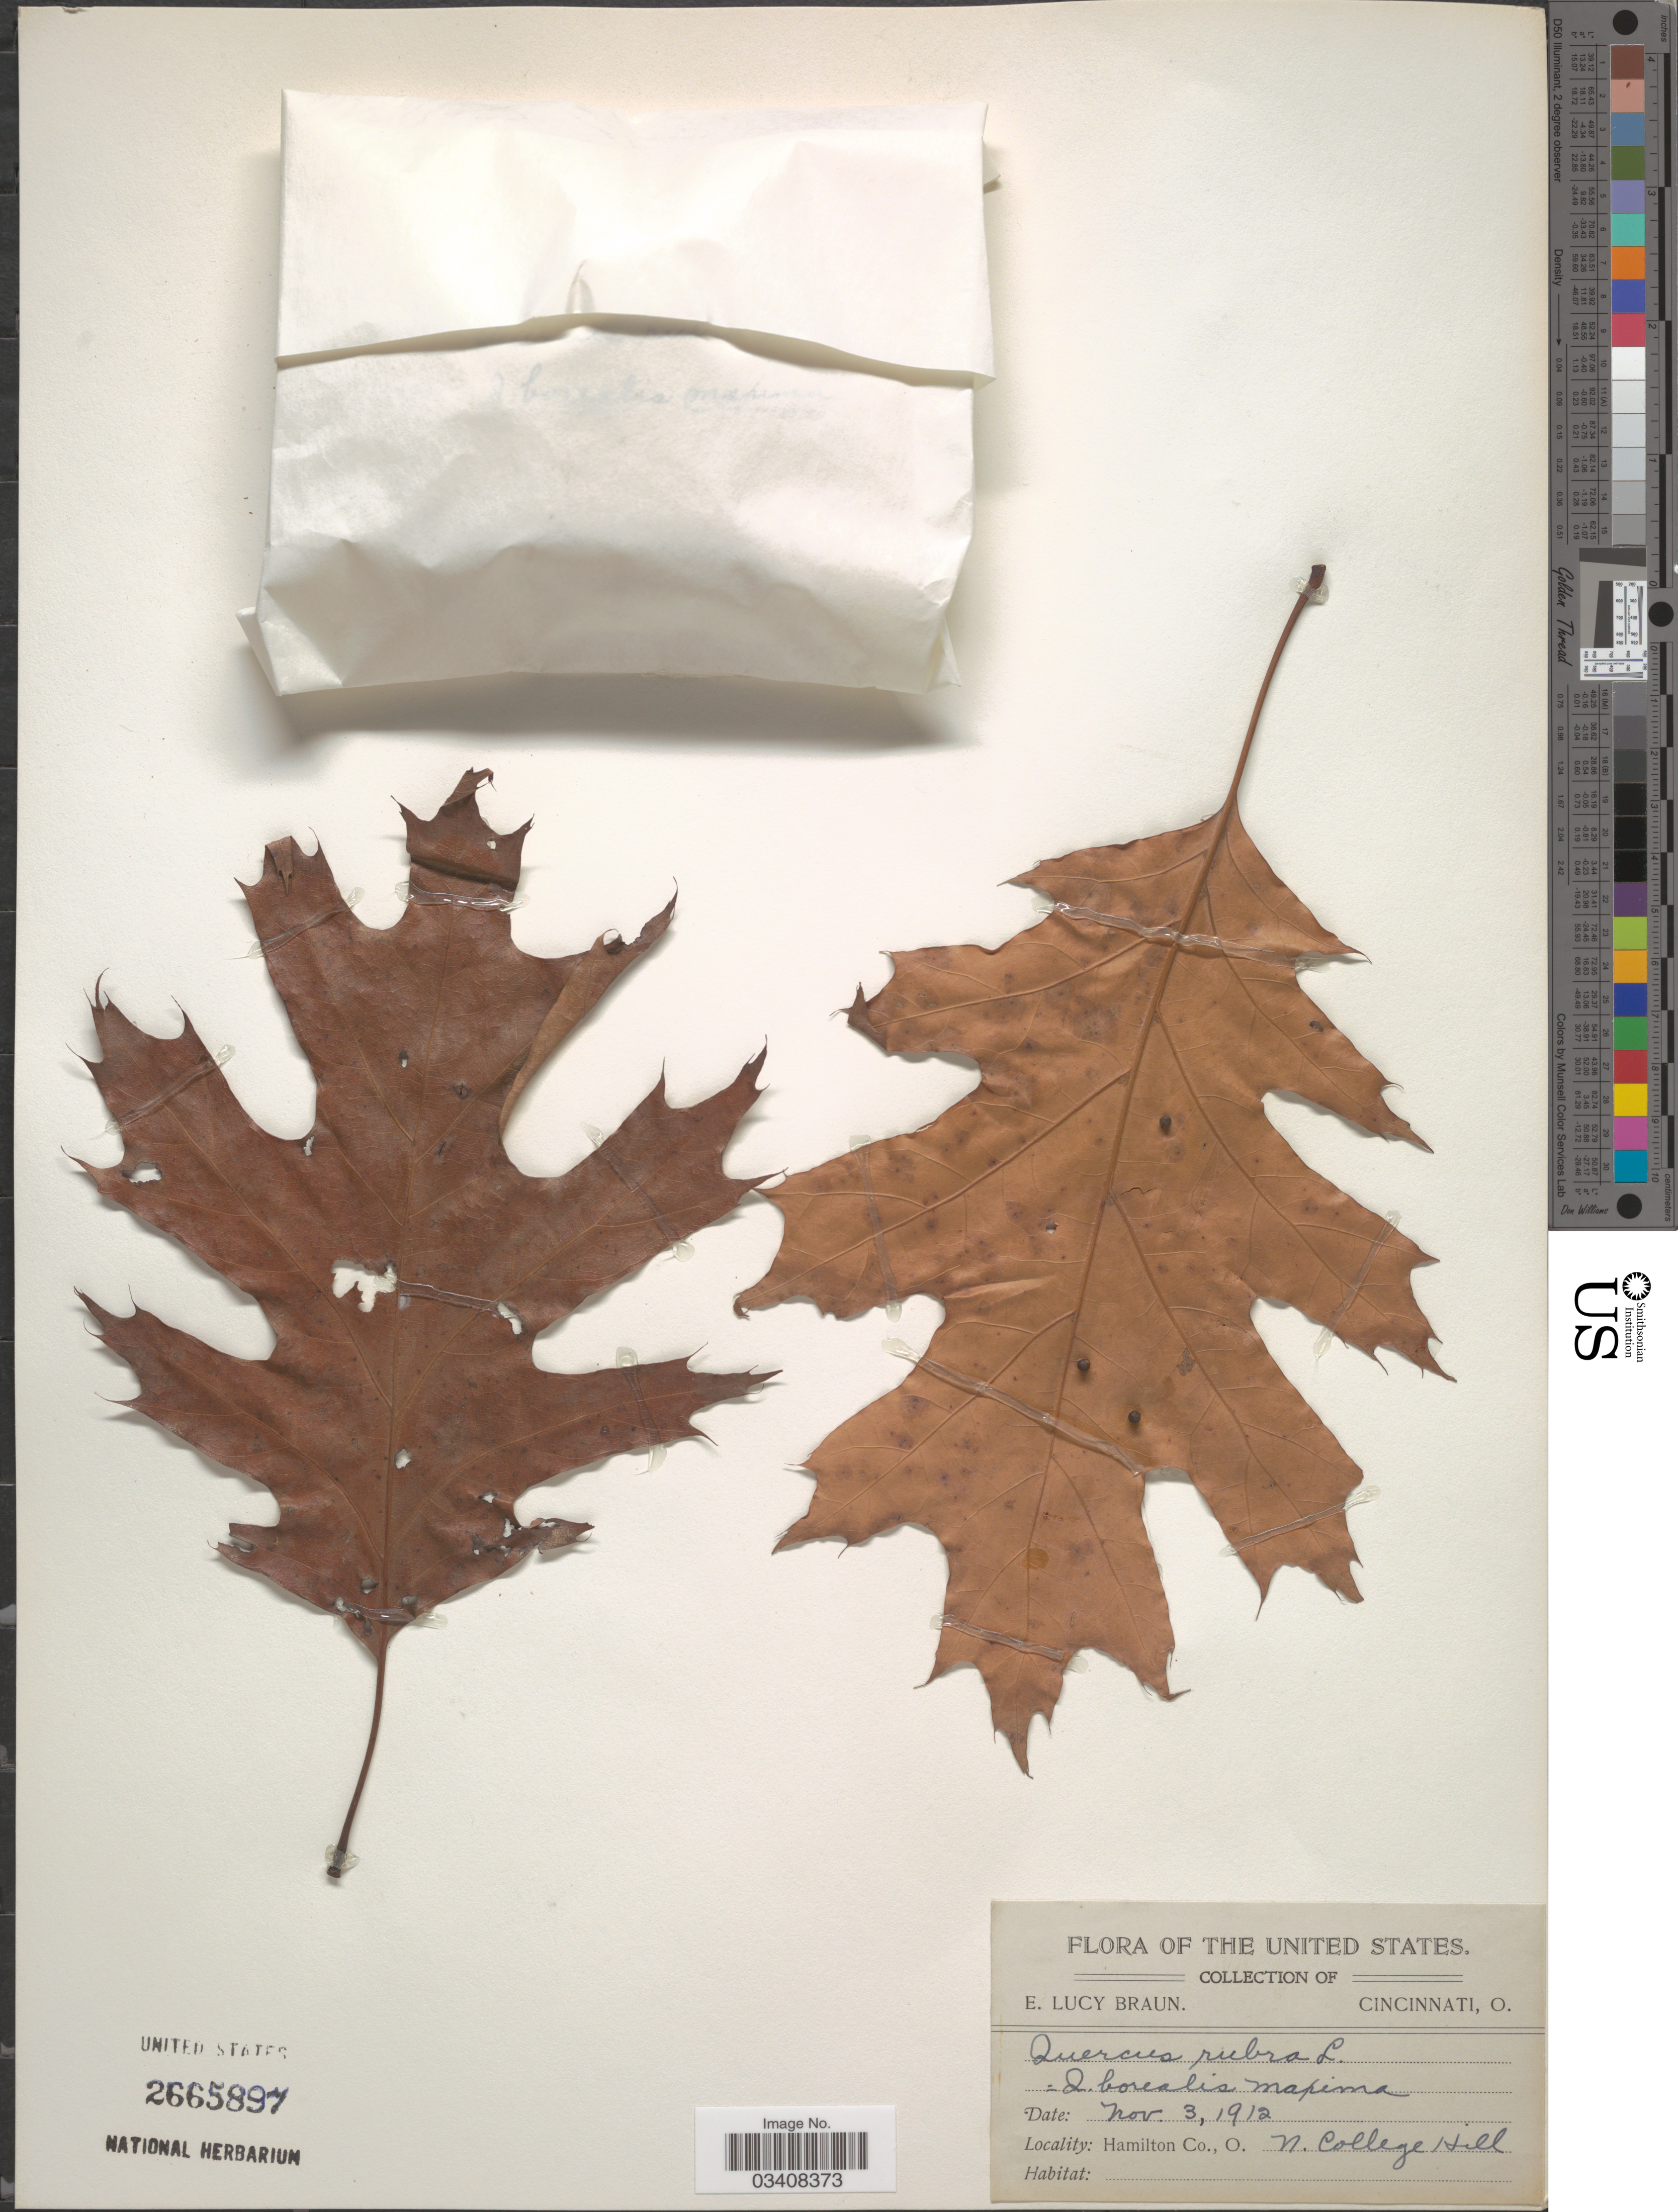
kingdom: Plantae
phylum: Tracheophyta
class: Magnoliopsida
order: Fagales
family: Fagaceae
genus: Quercus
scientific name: Quercus rubra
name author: L.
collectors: E. L. Braun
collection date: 1912-11-03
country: United States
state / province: Ohio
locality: Hamilton Co. N. College Hill.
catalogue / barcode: US 2665897